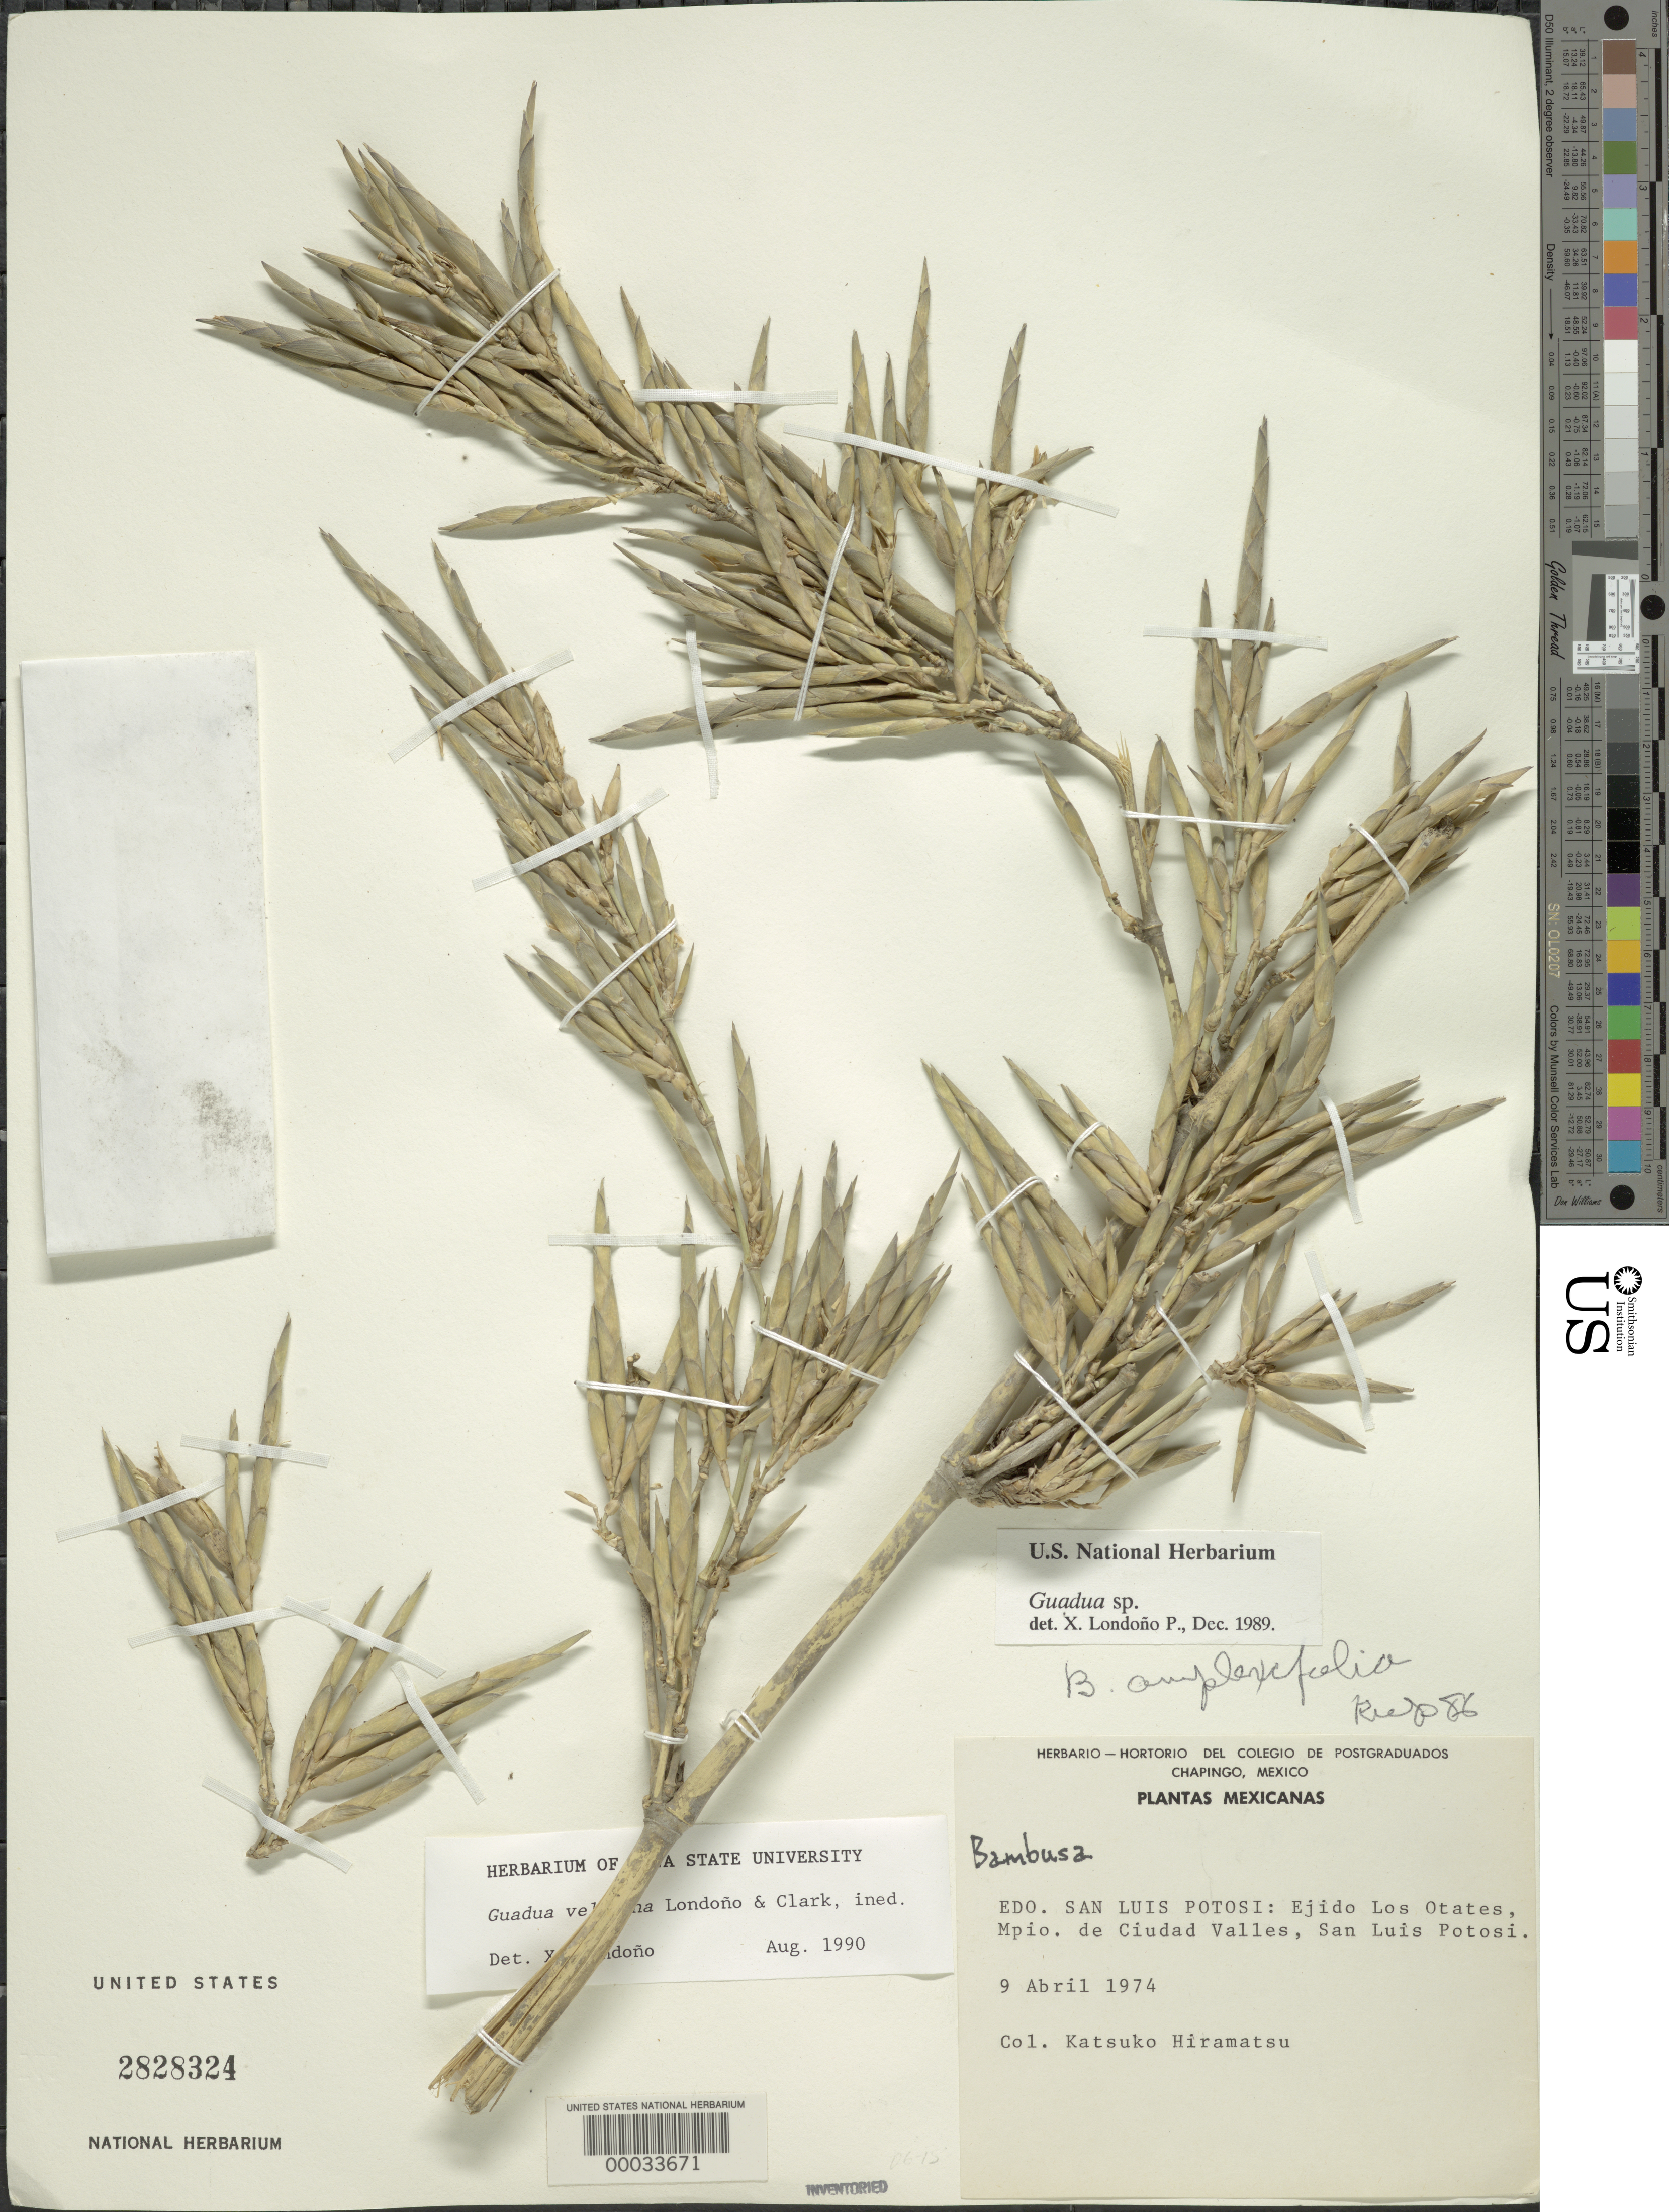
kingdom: Plantae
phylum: Tracheophyta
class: Liliopsida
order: Poales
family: Poaceae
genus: Guadua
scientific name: Guadua velutina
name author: Londoño & L.G. Clark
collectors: K. Hiramatsu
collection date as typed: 09 Apr 1974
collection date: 1974-04-09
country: Mexico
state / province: San Luis Potosi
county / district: Ciudad Valles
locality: Ejido Los Otates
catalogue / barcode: US 2828324